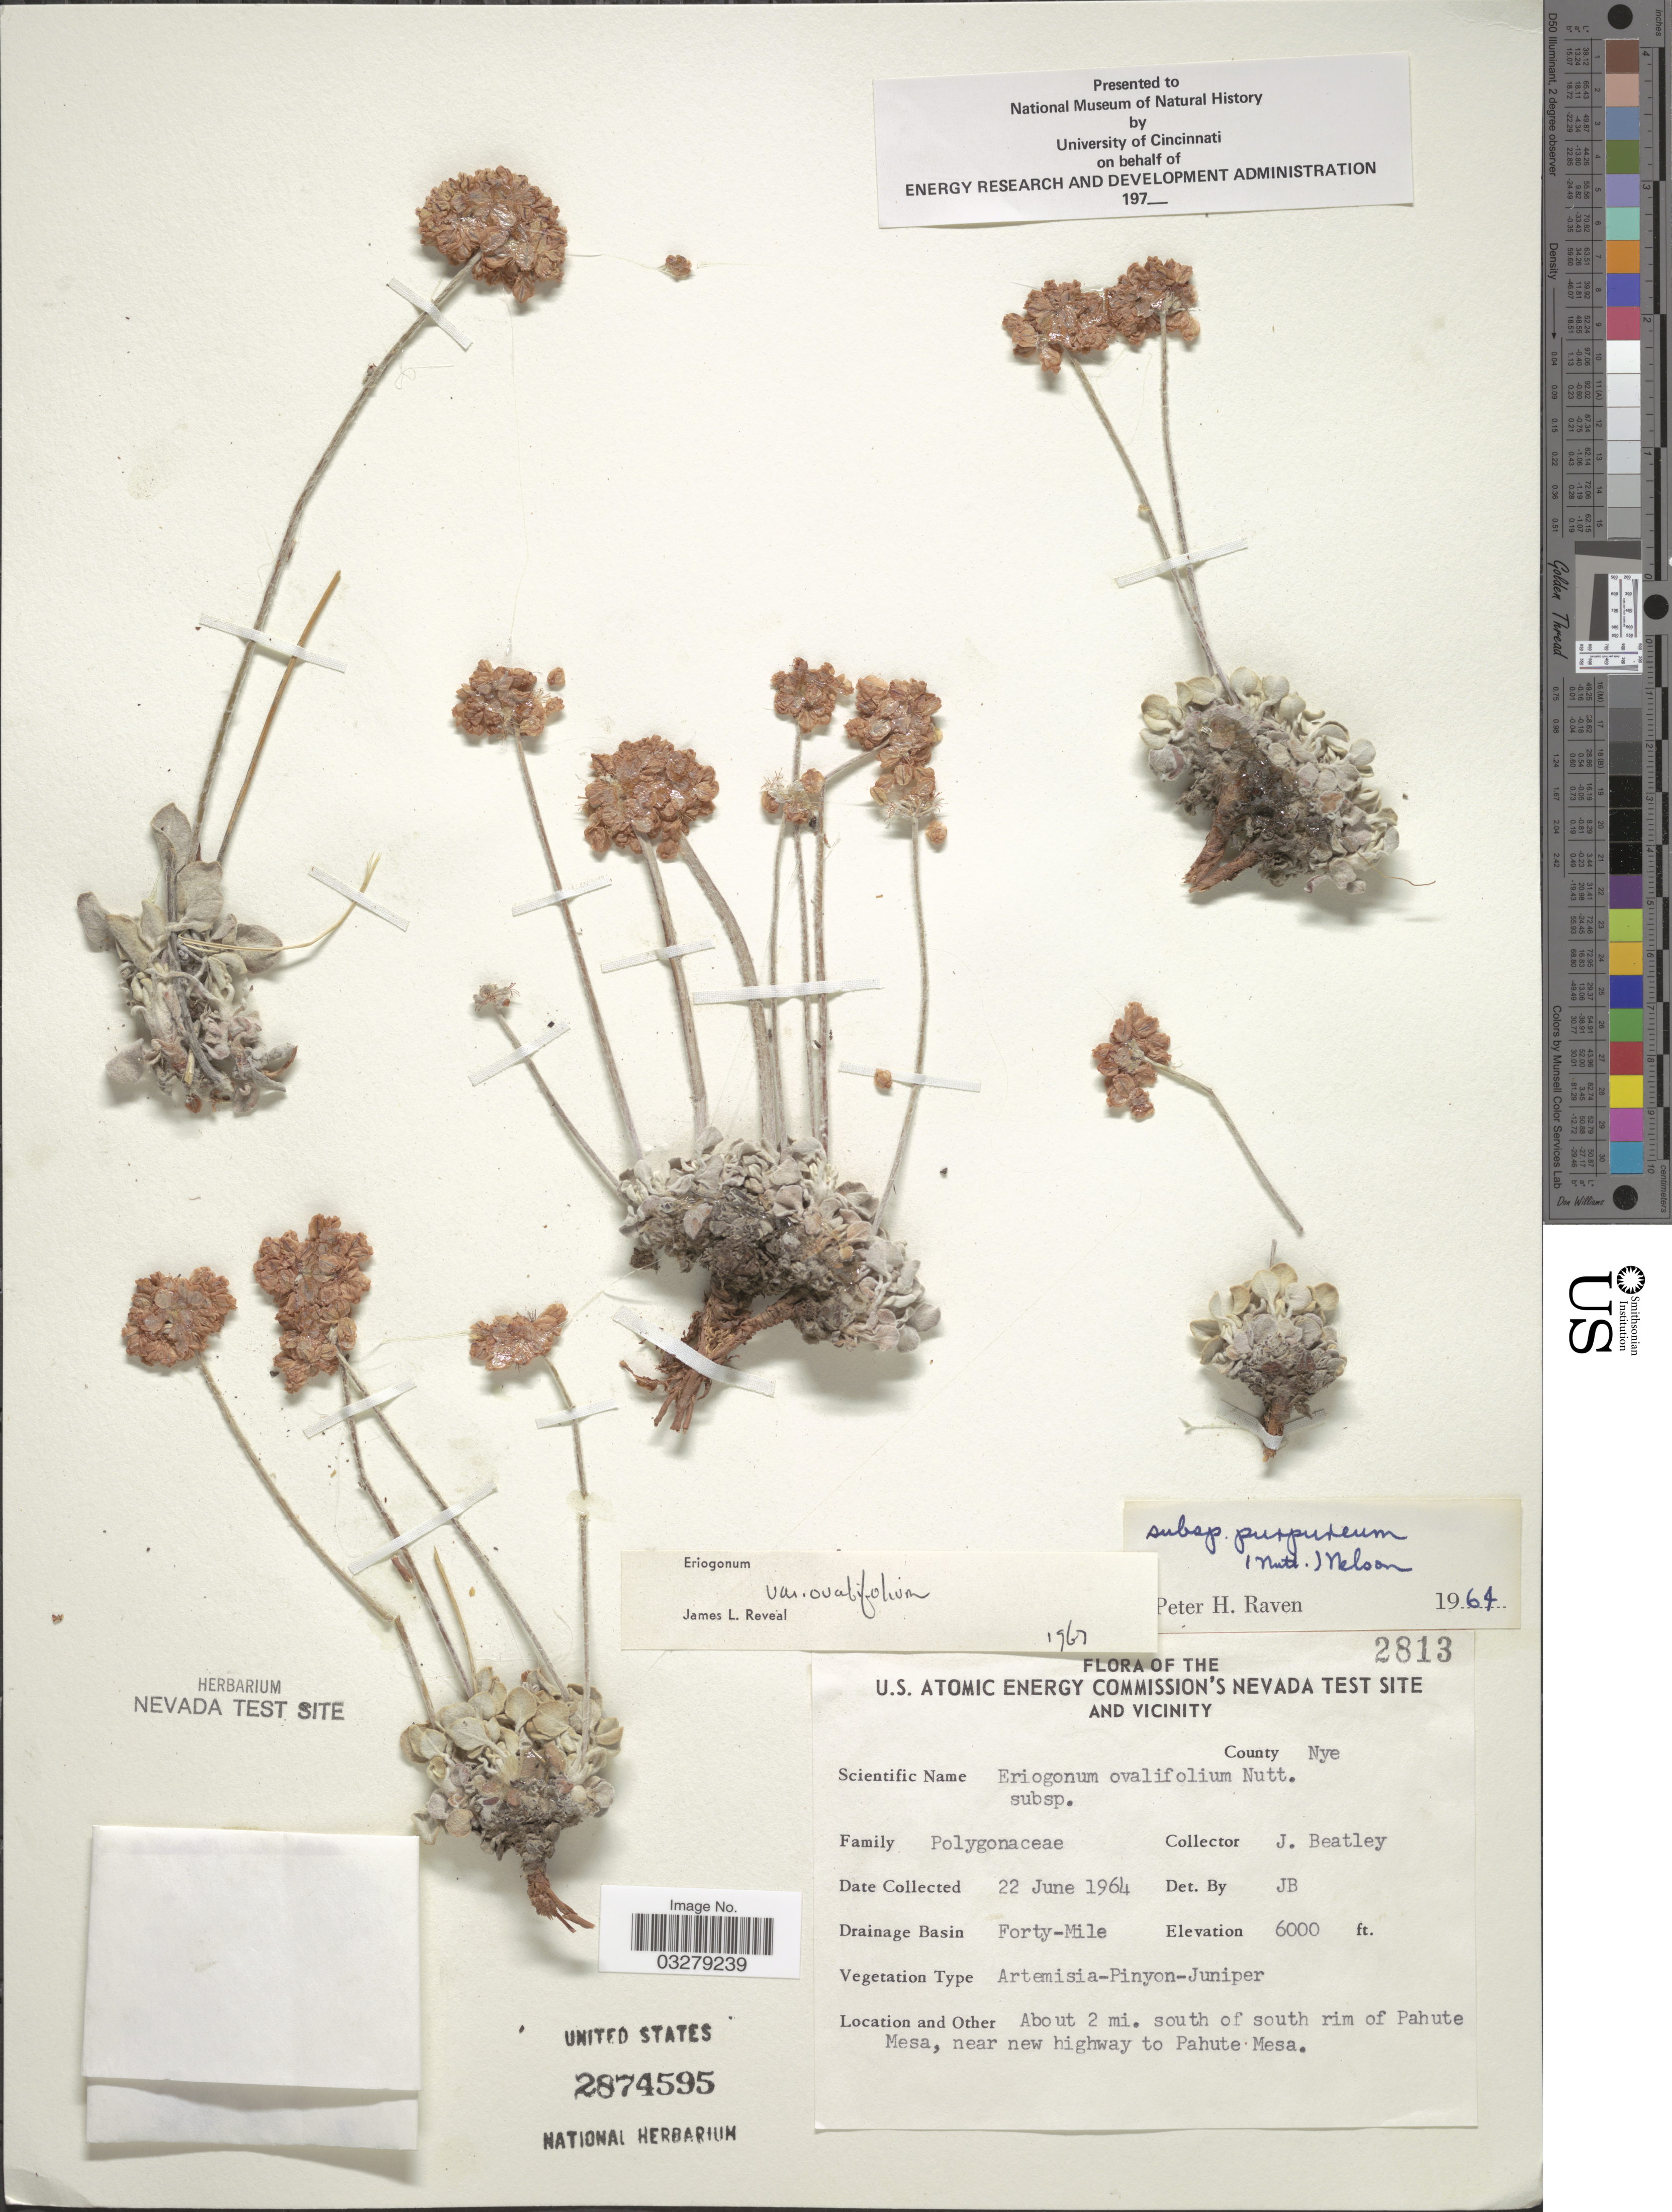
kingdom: Plantae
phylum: Tracheophyta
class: Magnoliopsida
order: Caryophyllales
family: Polygonaceae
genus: Eriogonum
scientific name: Eriogonum ovalifolium var. ovalifolium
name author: Nutt.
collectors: J. C. Beatley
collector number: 2813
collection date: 1964-06-22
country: United States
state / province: Nevada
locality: U.S. Atomic Energy Commission's Nevada Test Site and vicinity. County Nye. Drainage Basin Forty-Mile. About 2 mi. south of south rim of Pahute Mesa, near new highway to Pahute Mesa.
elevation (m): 1829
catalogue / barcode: US 2874595